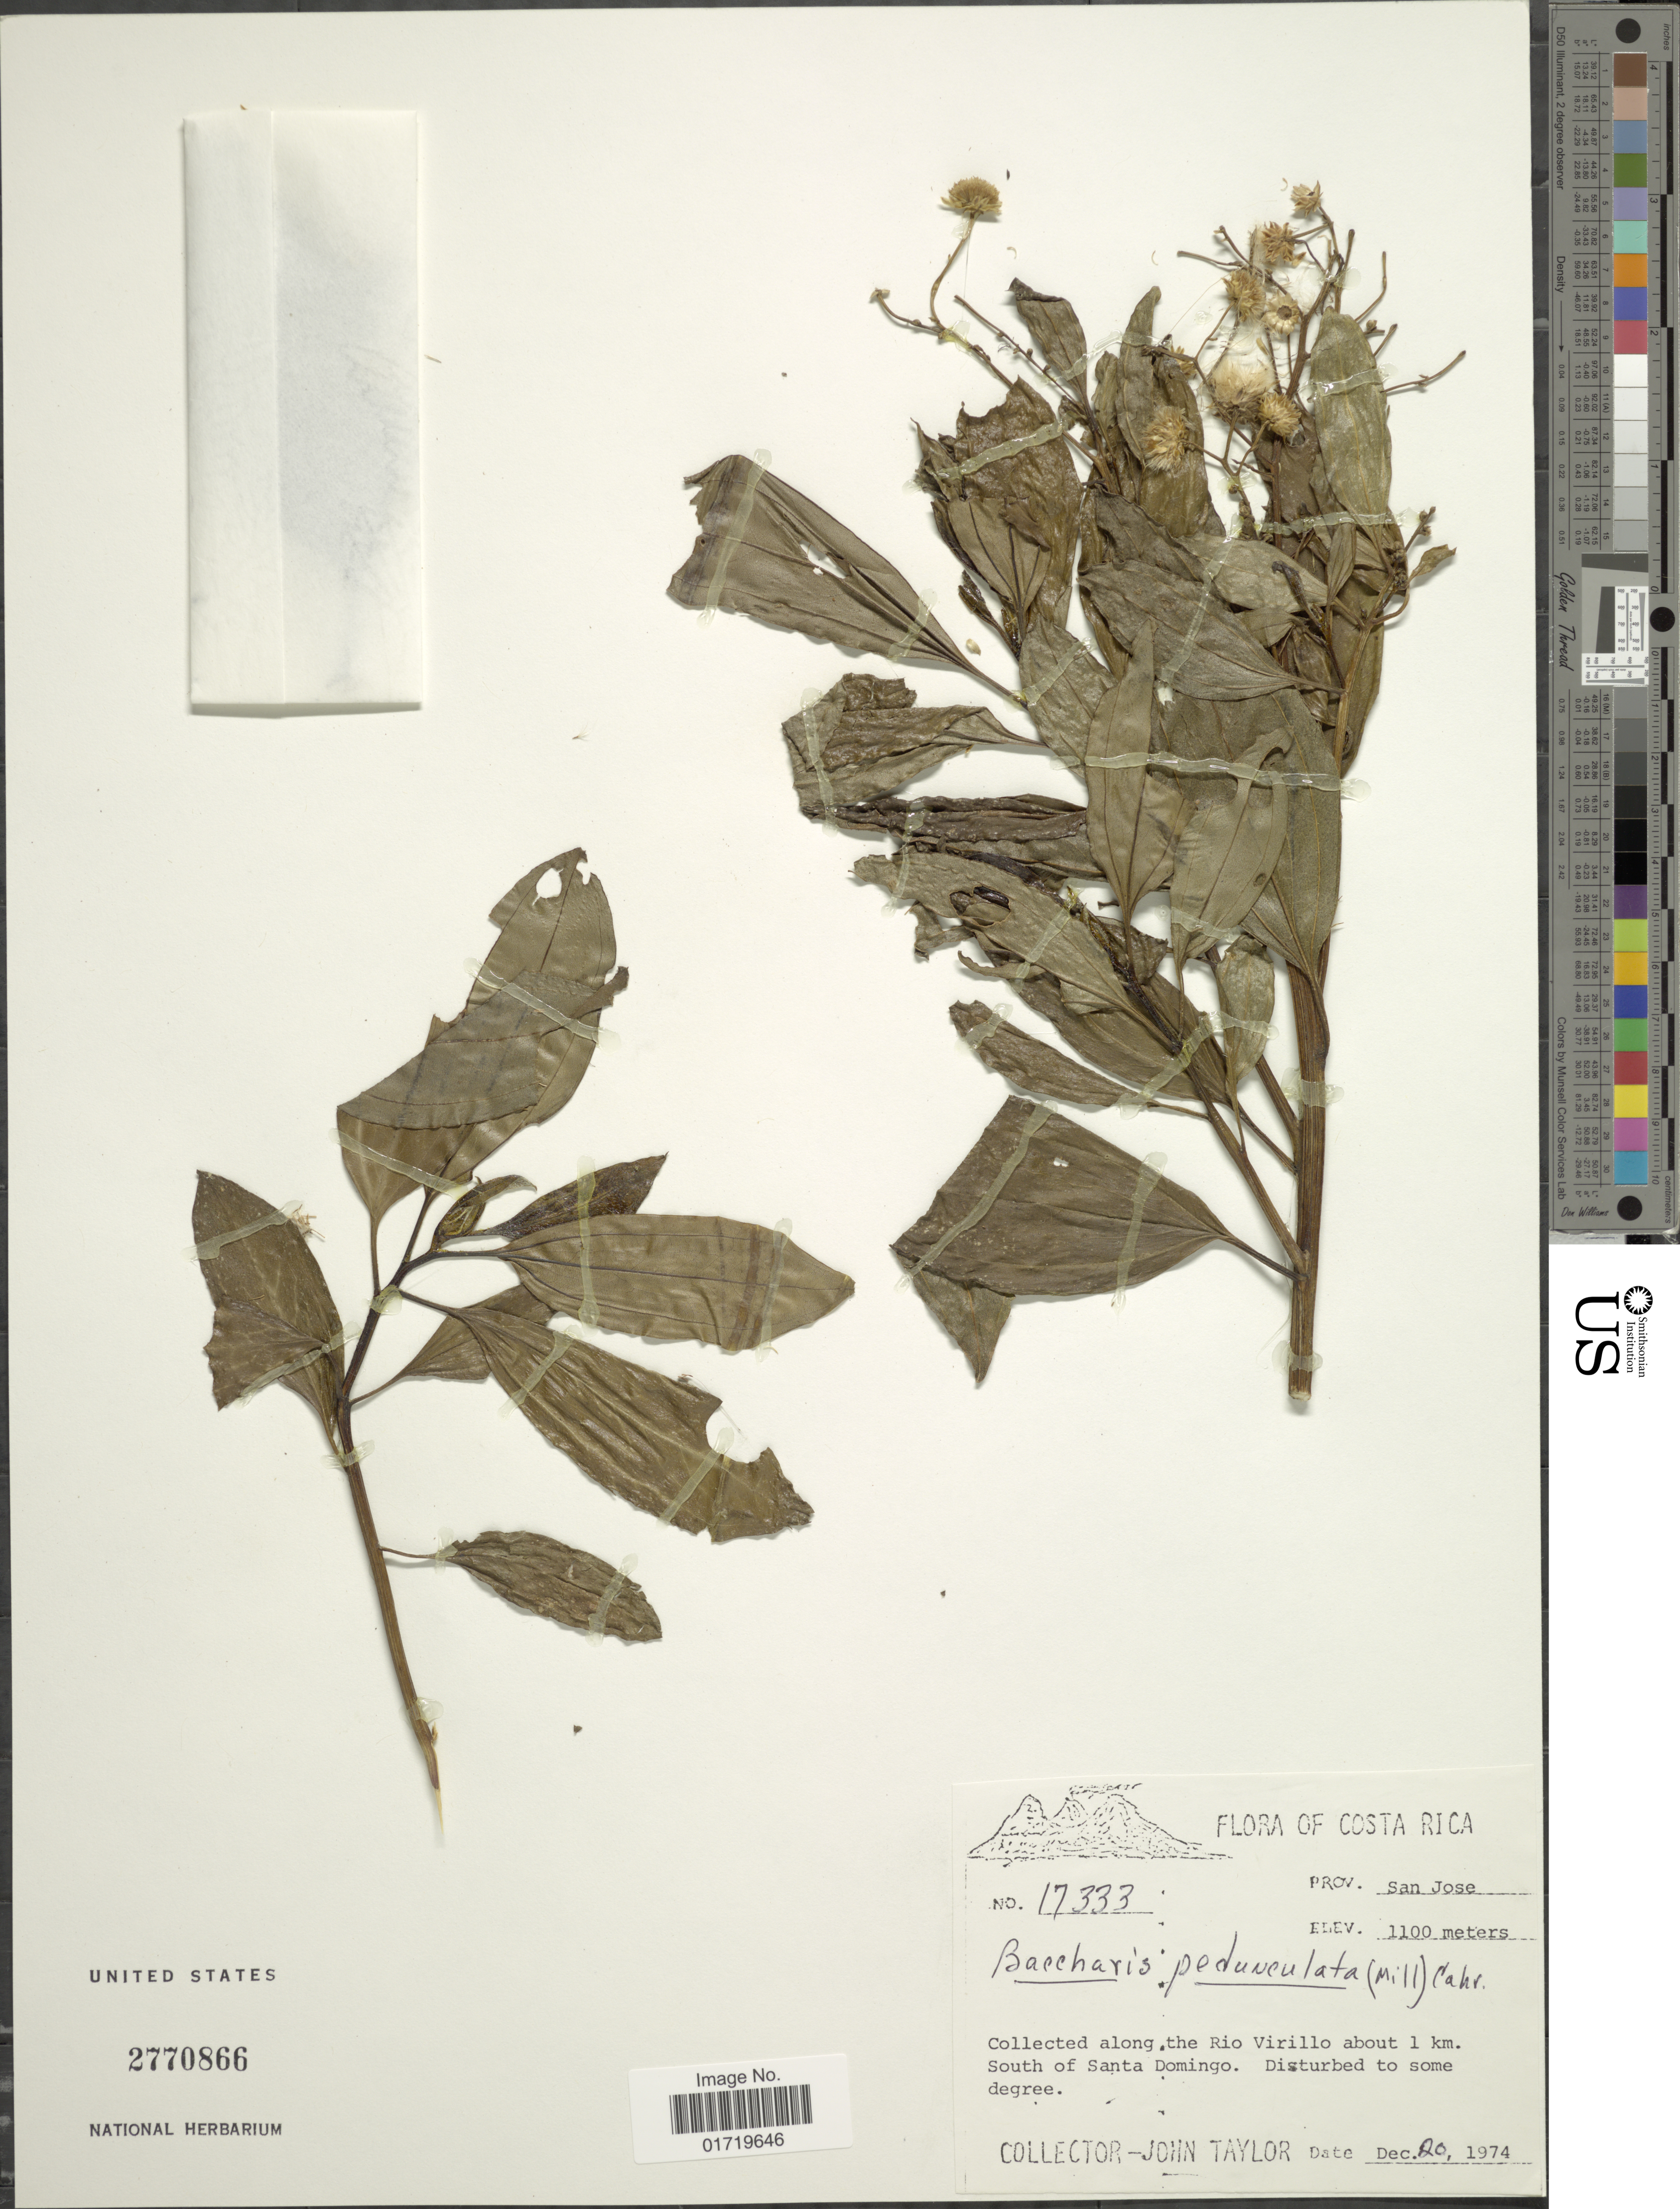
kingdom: Plantae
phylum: Tracheophyta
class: Magnoliopsida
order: Asterales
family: Asteraceae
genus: Baccharis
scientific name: Baccharis pedunculata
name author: (Mill.) Cabrera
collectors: J. Taylor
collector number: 17333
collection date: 1974-12-20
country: Costa Rica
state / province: San José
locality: Prov. San Jose, Along the Rio Virillo about 1 km. South of Santa Domingo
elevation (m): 1100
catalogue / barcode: US 2770866